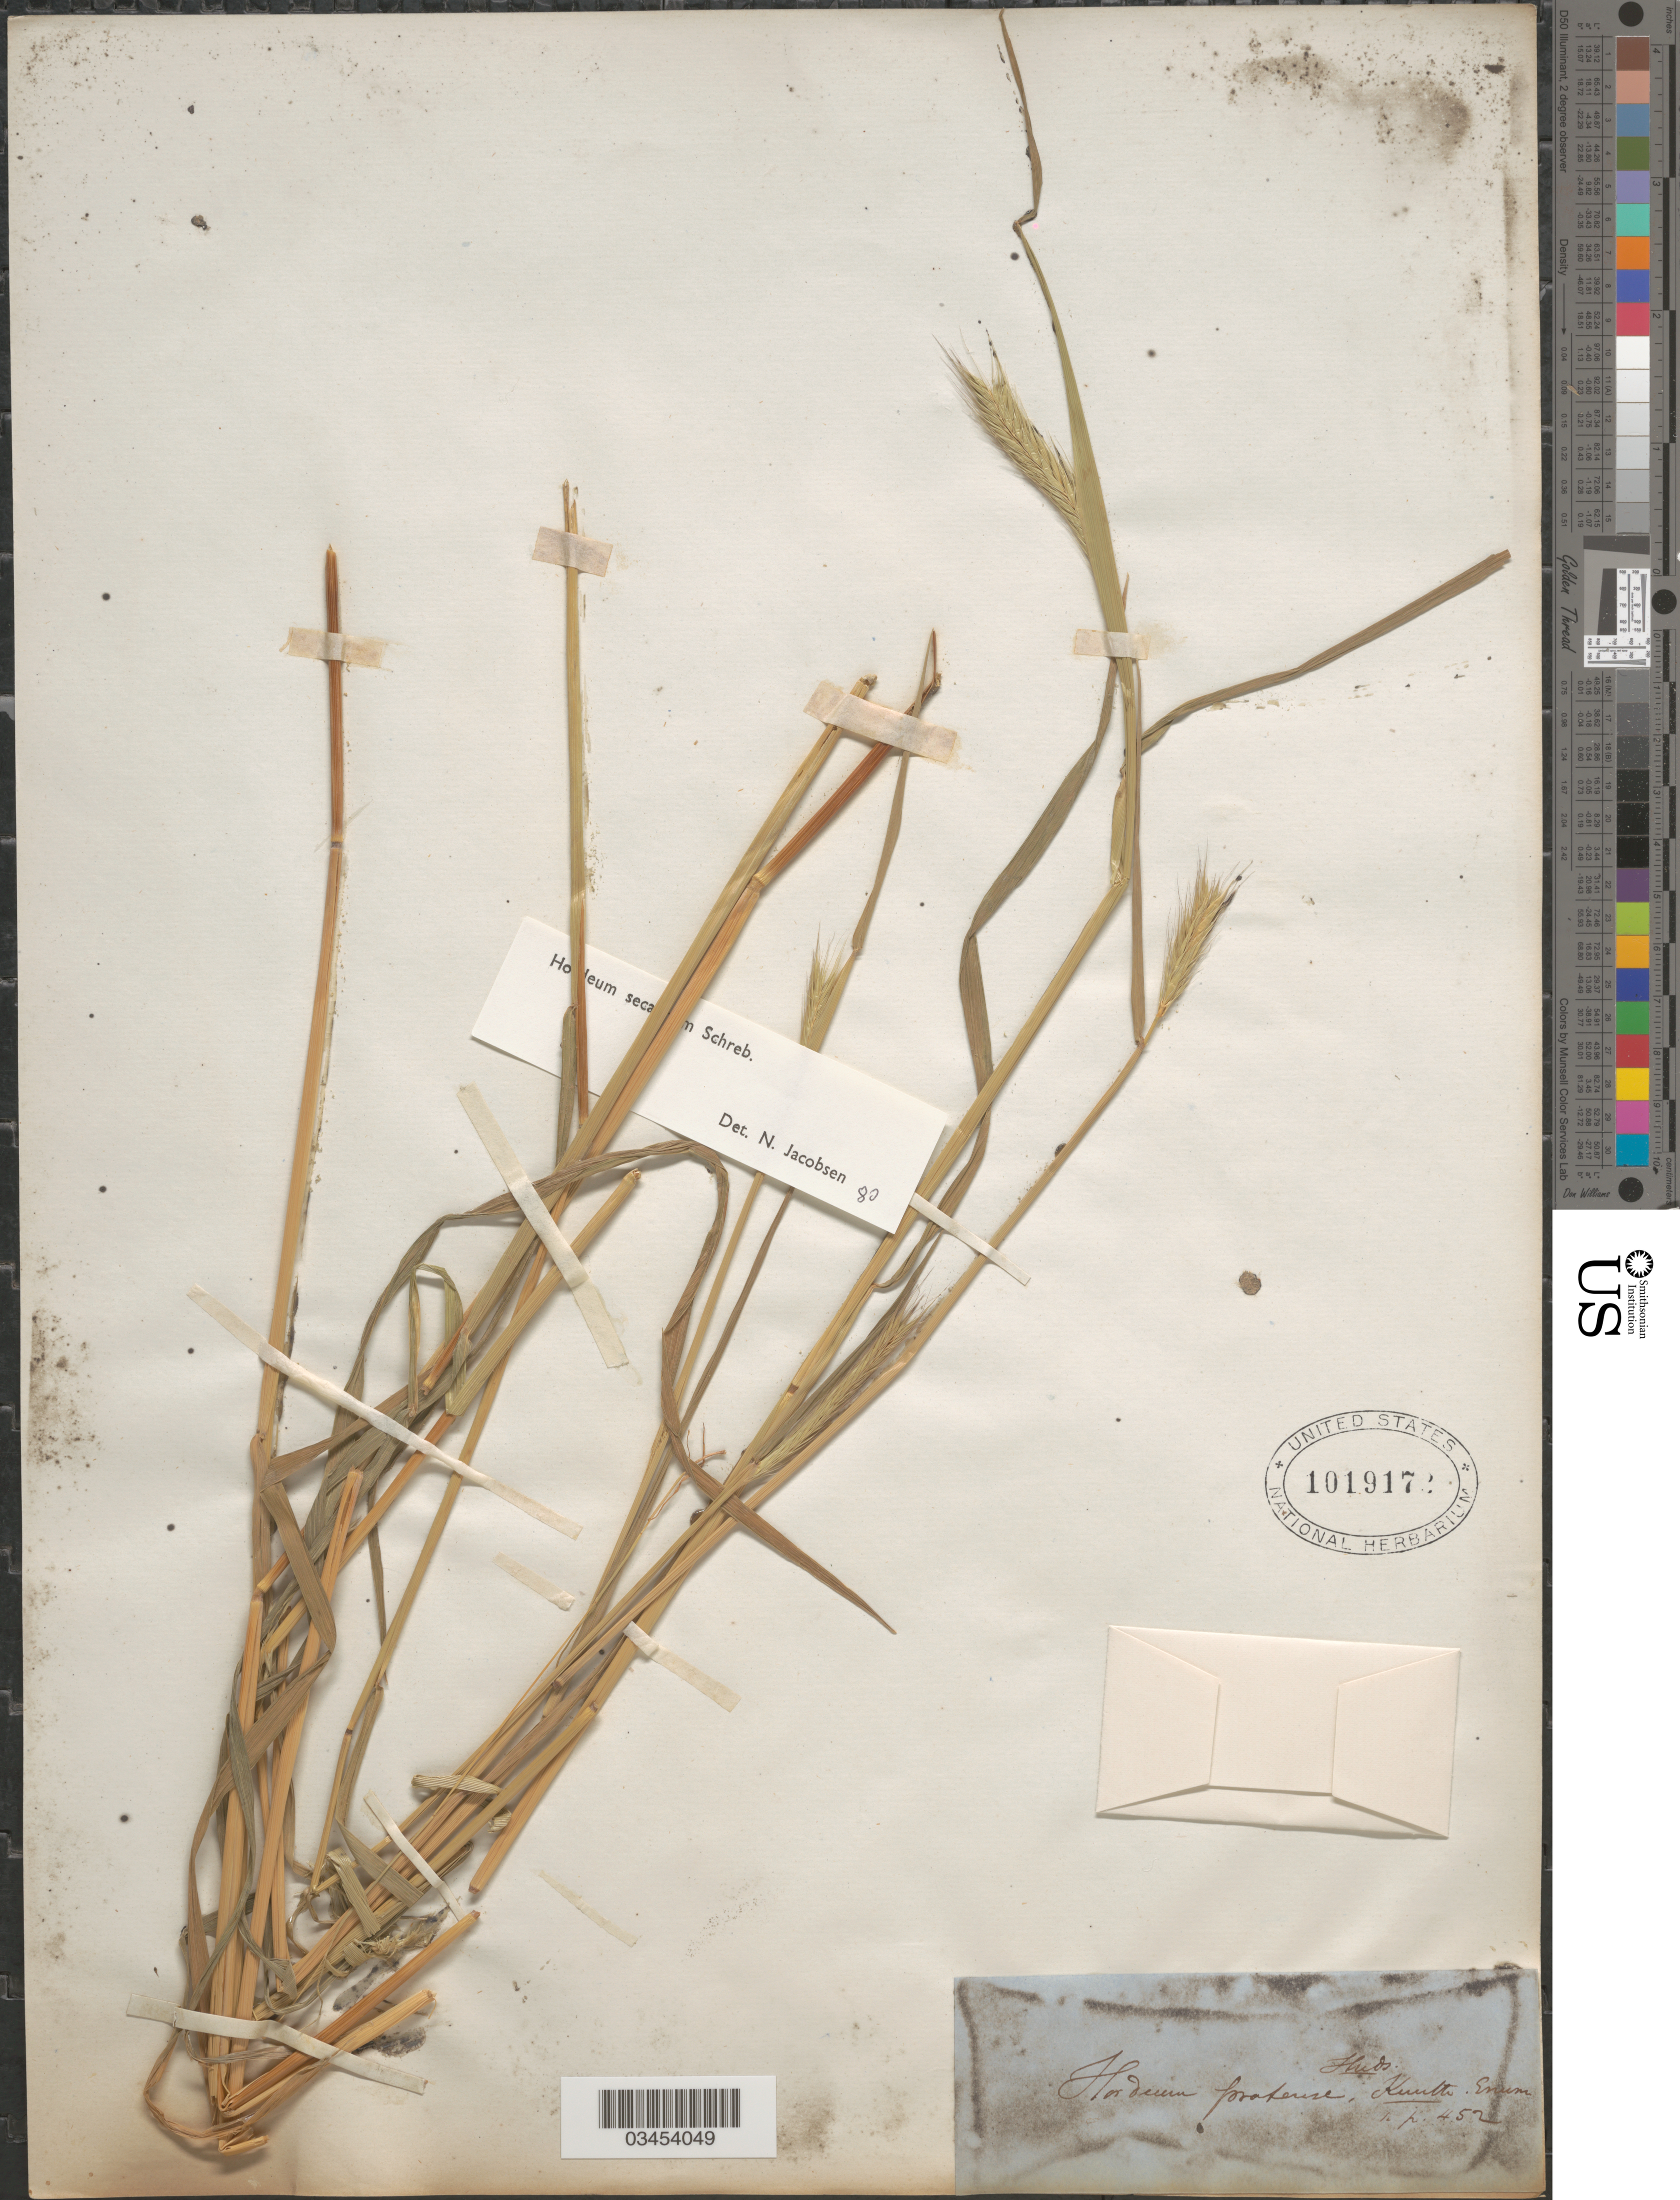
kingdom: Plantae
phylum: Tracheophyta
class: Liliopsida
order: Poales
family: Poaceae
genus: Hordeum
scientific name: Hordeum secalinum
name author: Schreb.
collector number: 452?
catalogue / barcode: US 1019172